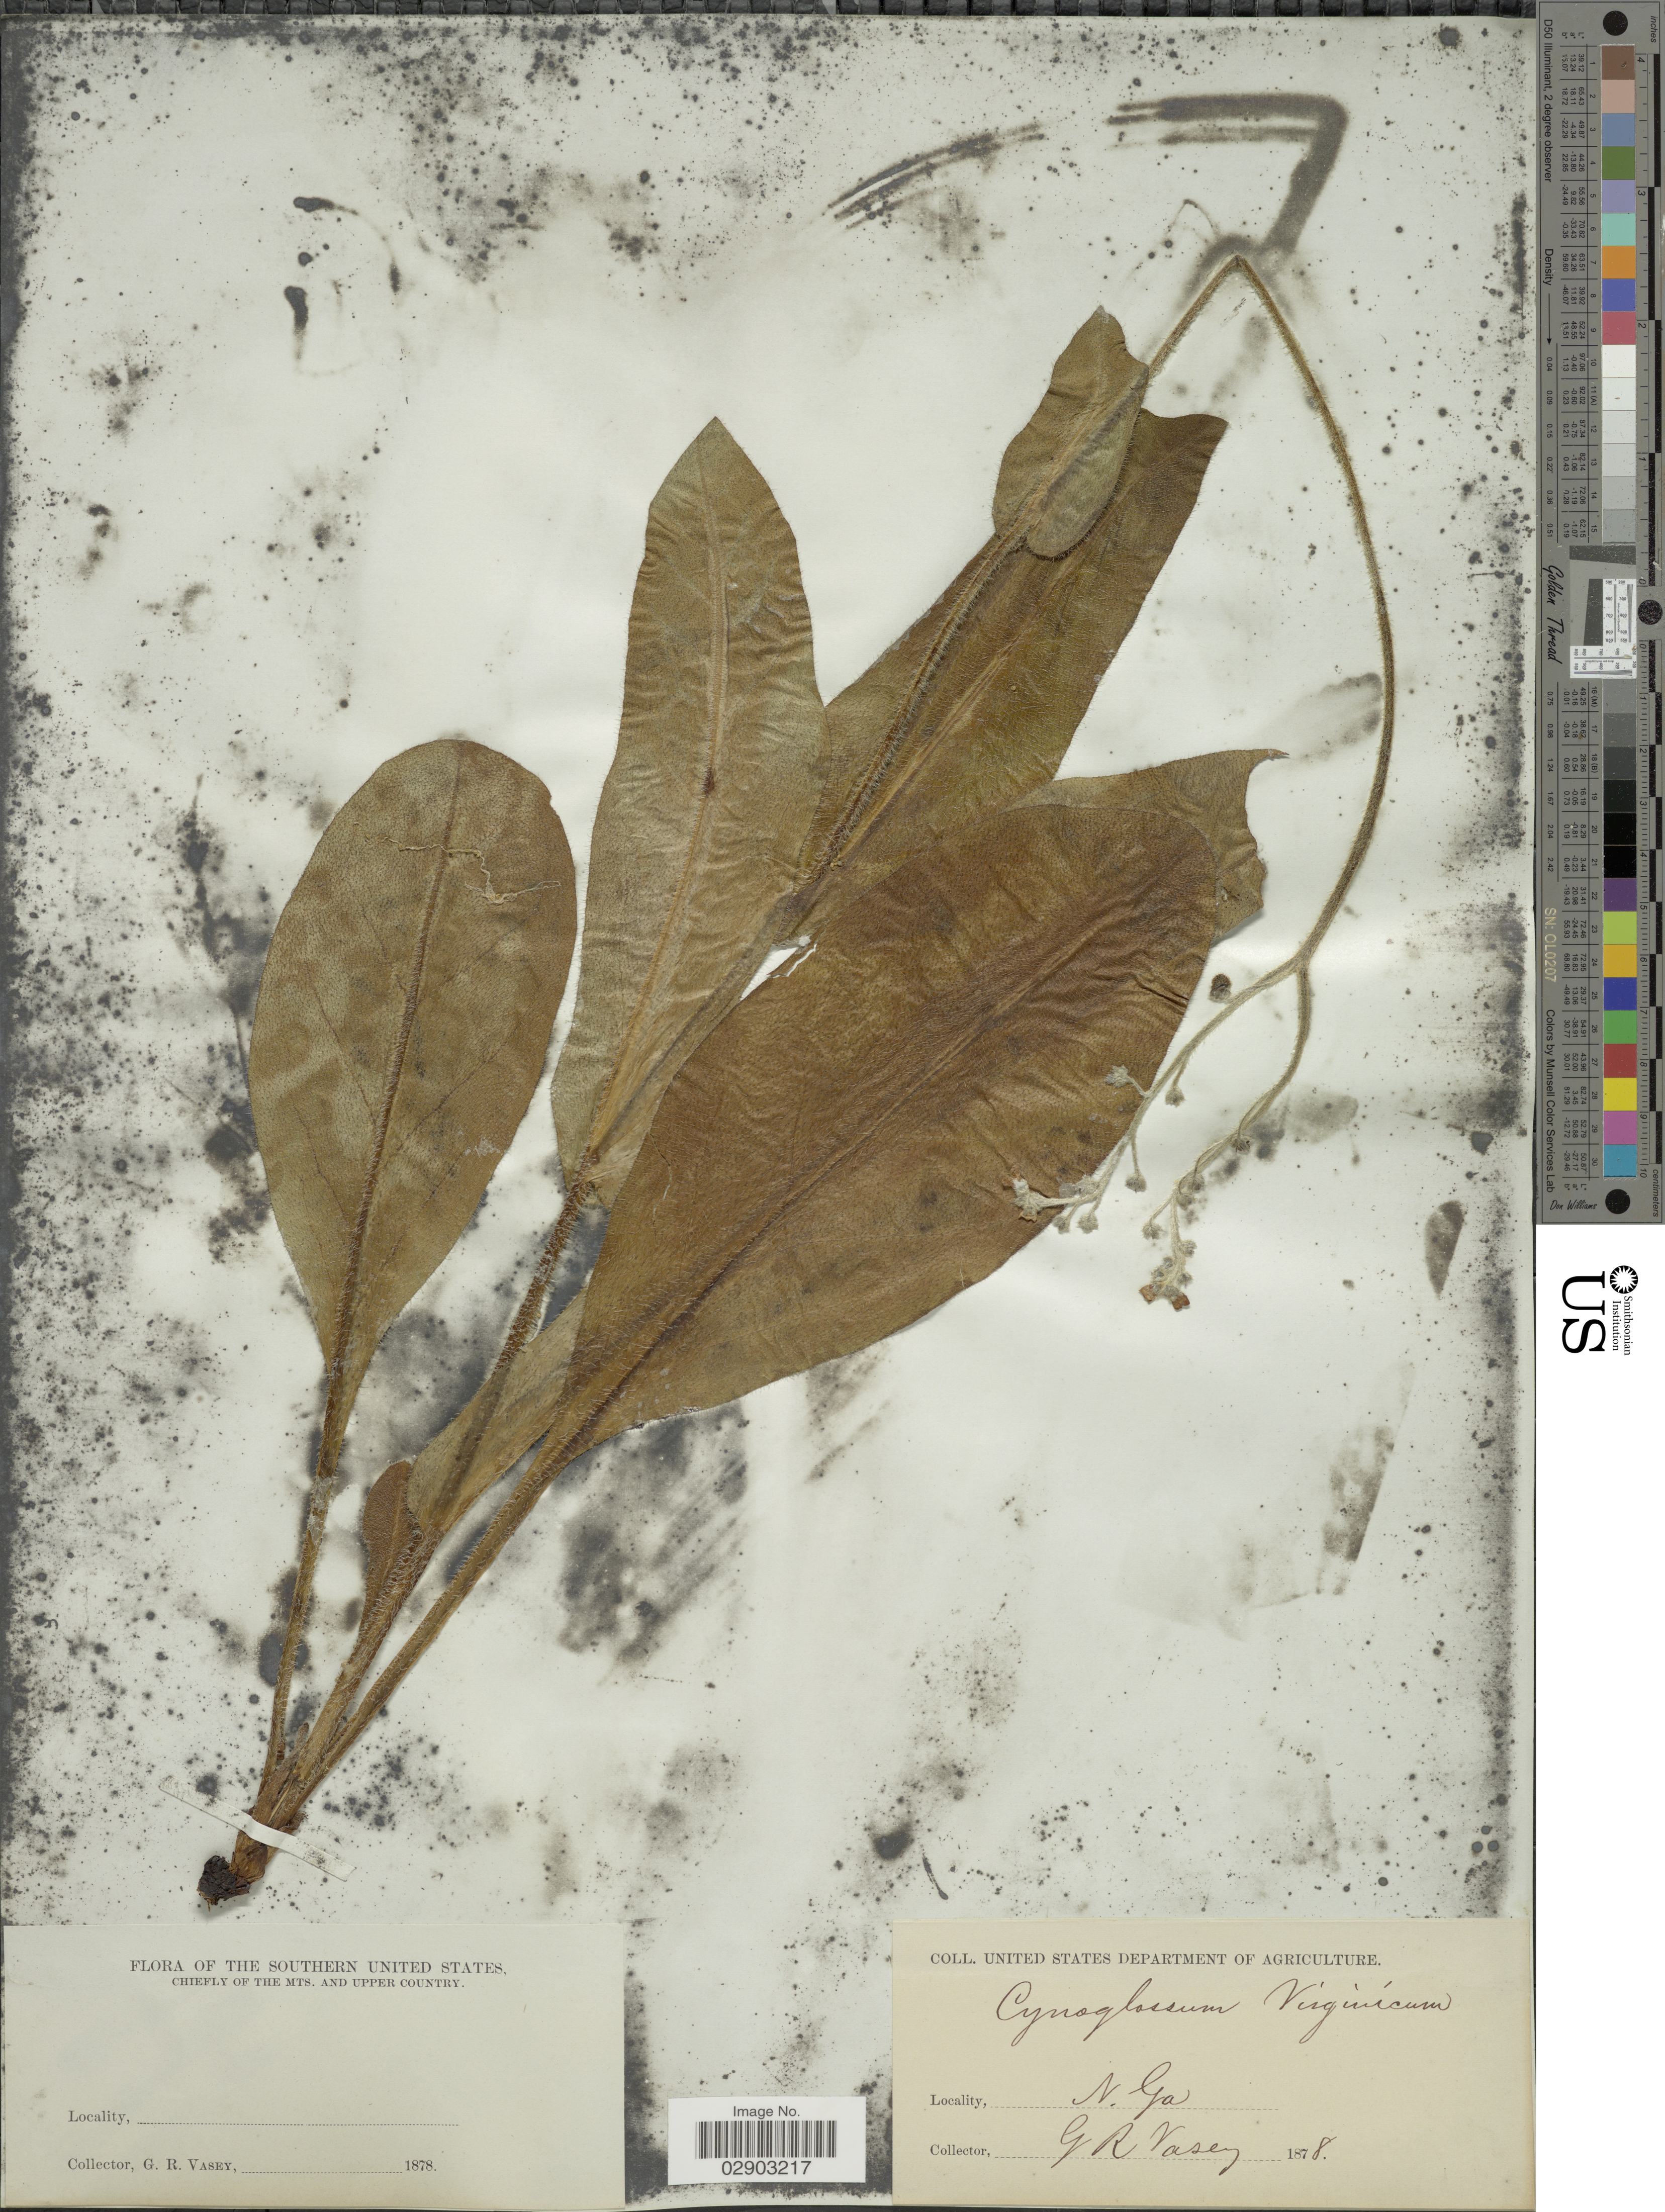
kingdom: Plantae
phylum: Tracheophyta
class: Magnoliopsida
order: Boraginales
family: Boraginaceae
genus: Cynoglossum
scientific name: Cynoglossum virginianum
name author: L.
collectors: G. R. Vasey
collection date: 1878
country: United States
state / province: Georgia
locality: N. Ga. Southern United States. Chiefly of the Mts. and Upper Country.